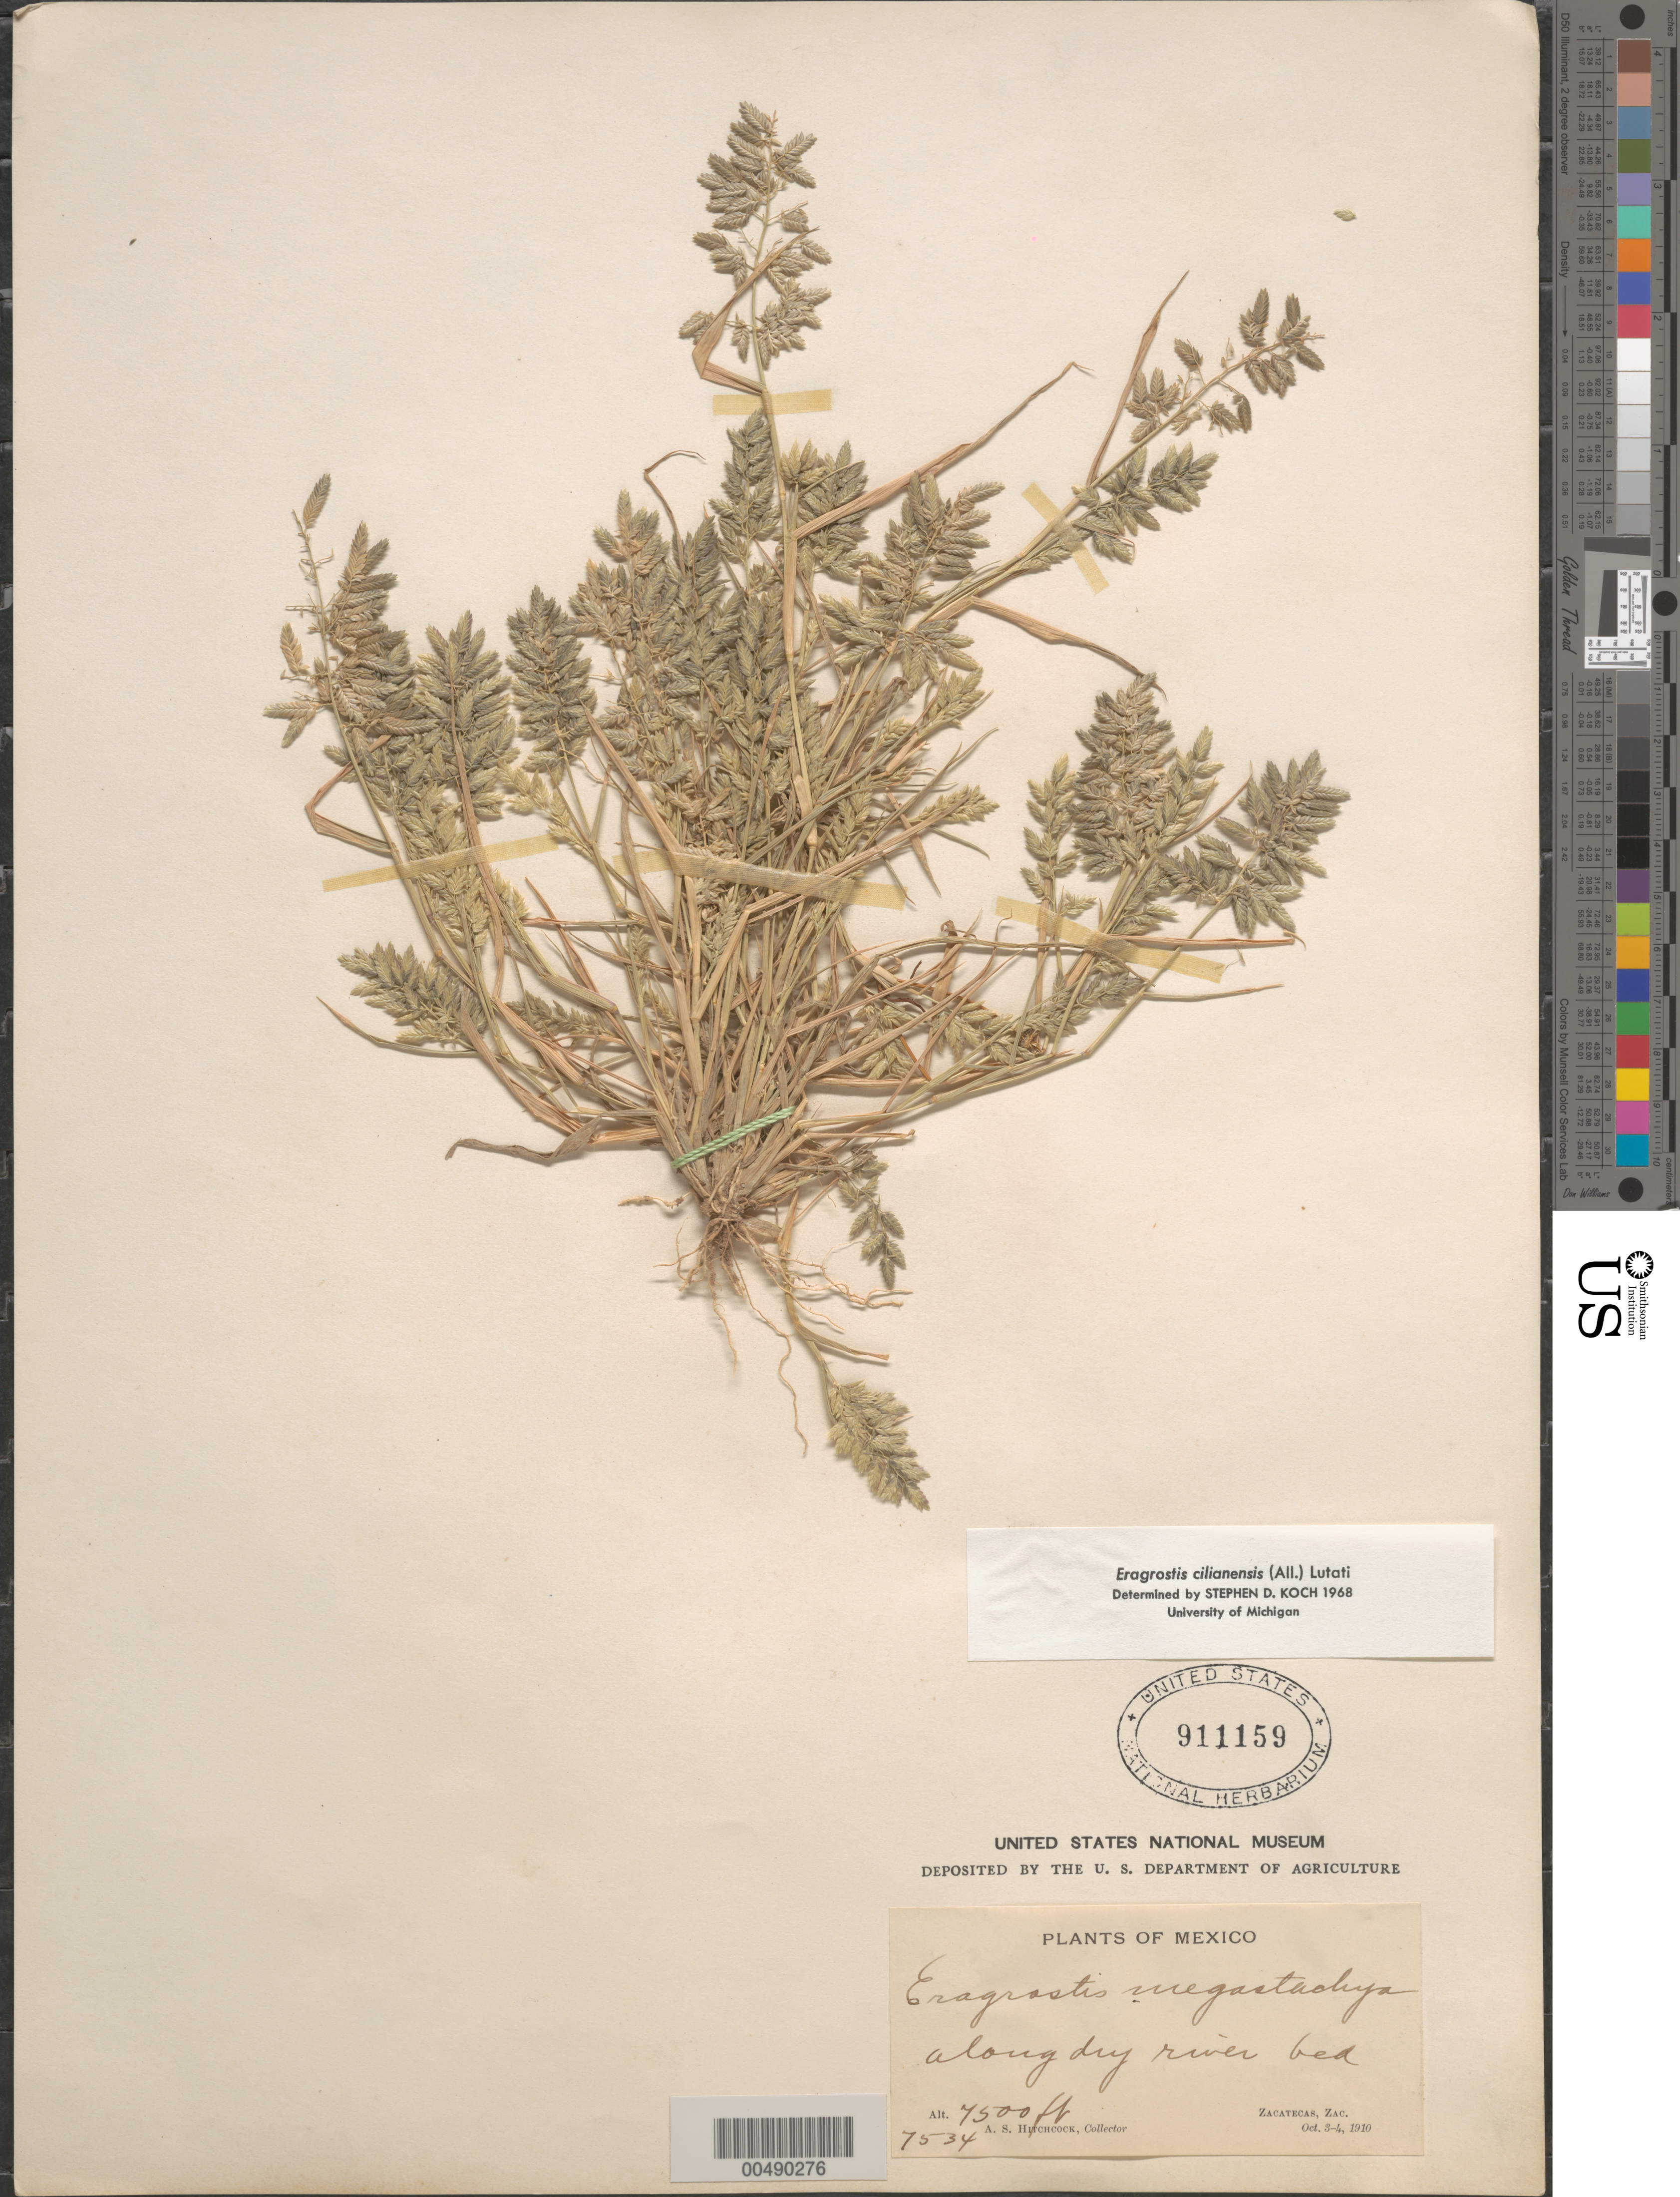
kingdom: Plantae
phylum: Tracheophyta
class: Liliopsida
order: Poales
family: Poaceae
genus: Eragrostis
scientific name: Eragrostis cilianensis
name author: (Bellardi) Vignolo ex Janch.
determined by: Koch, S. D.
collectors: A. S. Hitchcock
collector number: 7534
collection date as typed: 3 Oct 1910 to 4 Oct 1910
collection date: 1910-10-03/1910-10-04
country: Mexico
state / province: Zacatecas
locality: Zacatecas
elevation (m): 2286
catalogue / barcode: US 911159